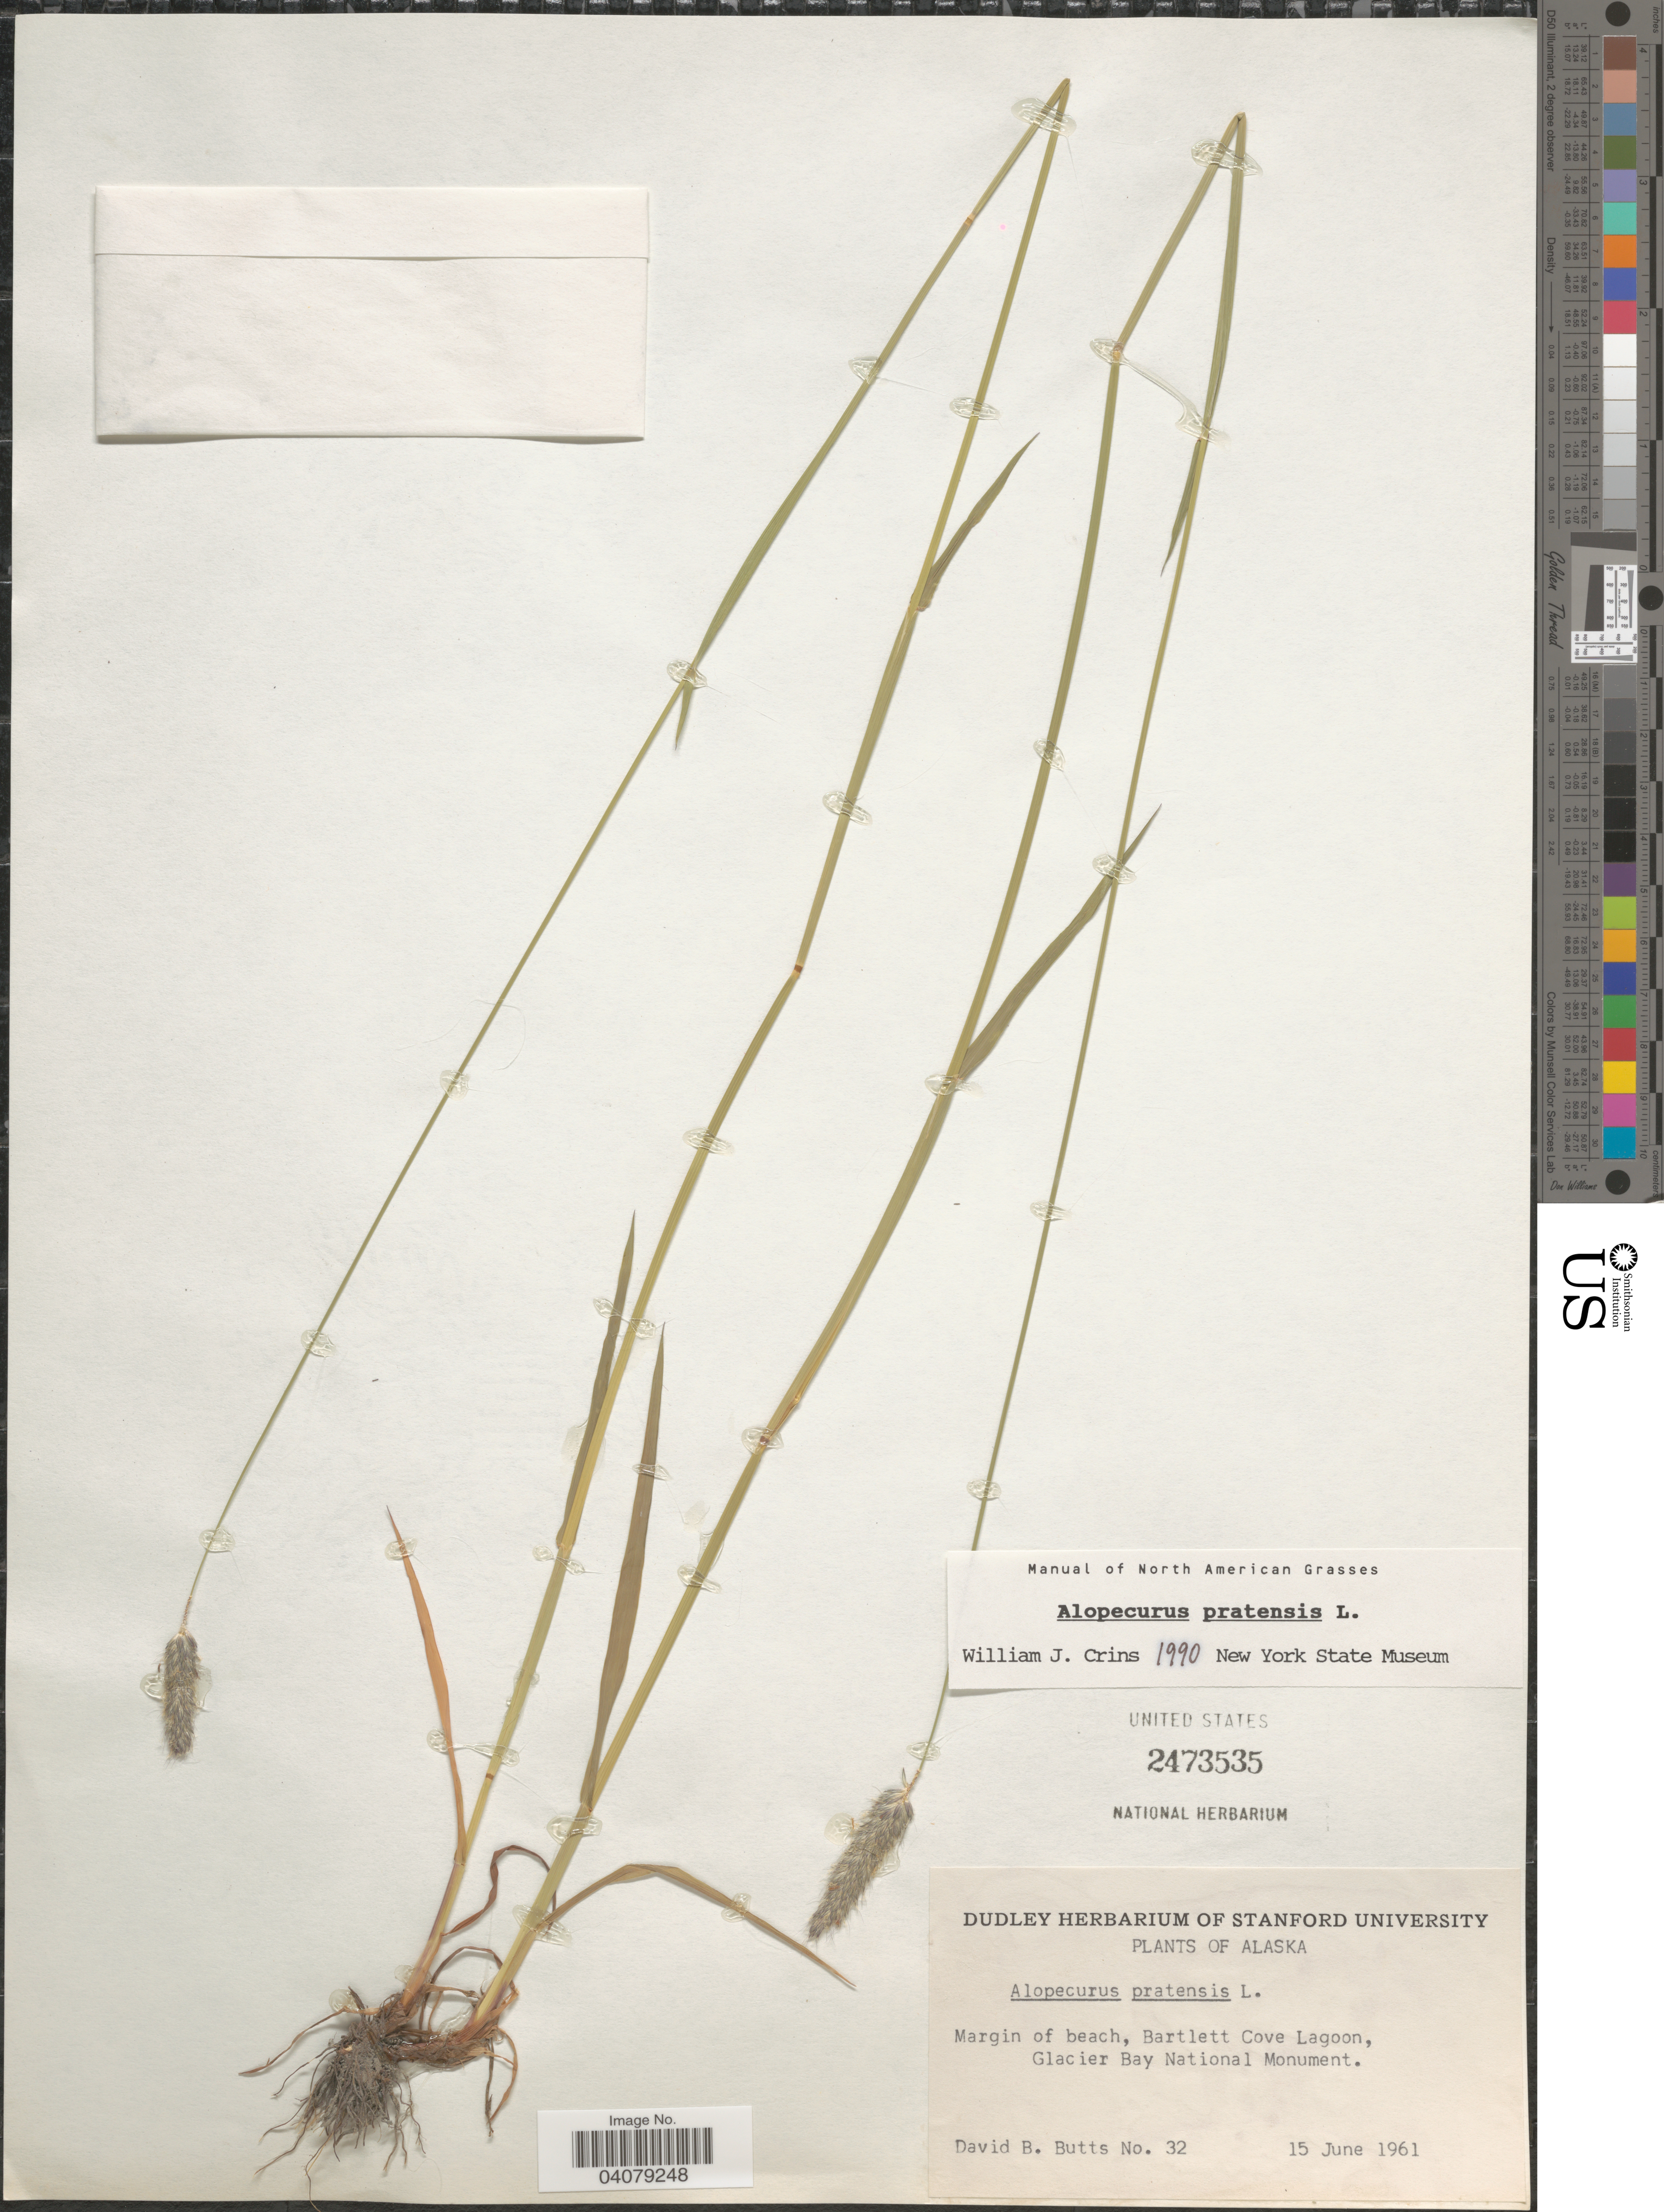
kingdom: Plantae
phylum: Tracheophyta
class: Liliopsida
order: Poales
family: Poaceae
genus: Alopecurus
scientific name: Alopecurus pratensis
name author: L.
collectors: D. Butts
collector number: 32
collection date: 1961-06-15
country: United States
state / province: Alaska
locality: Margin of beach, Bartlett Cove Lagoon, Glacier Bay National Monument.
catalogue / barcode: US 2473535